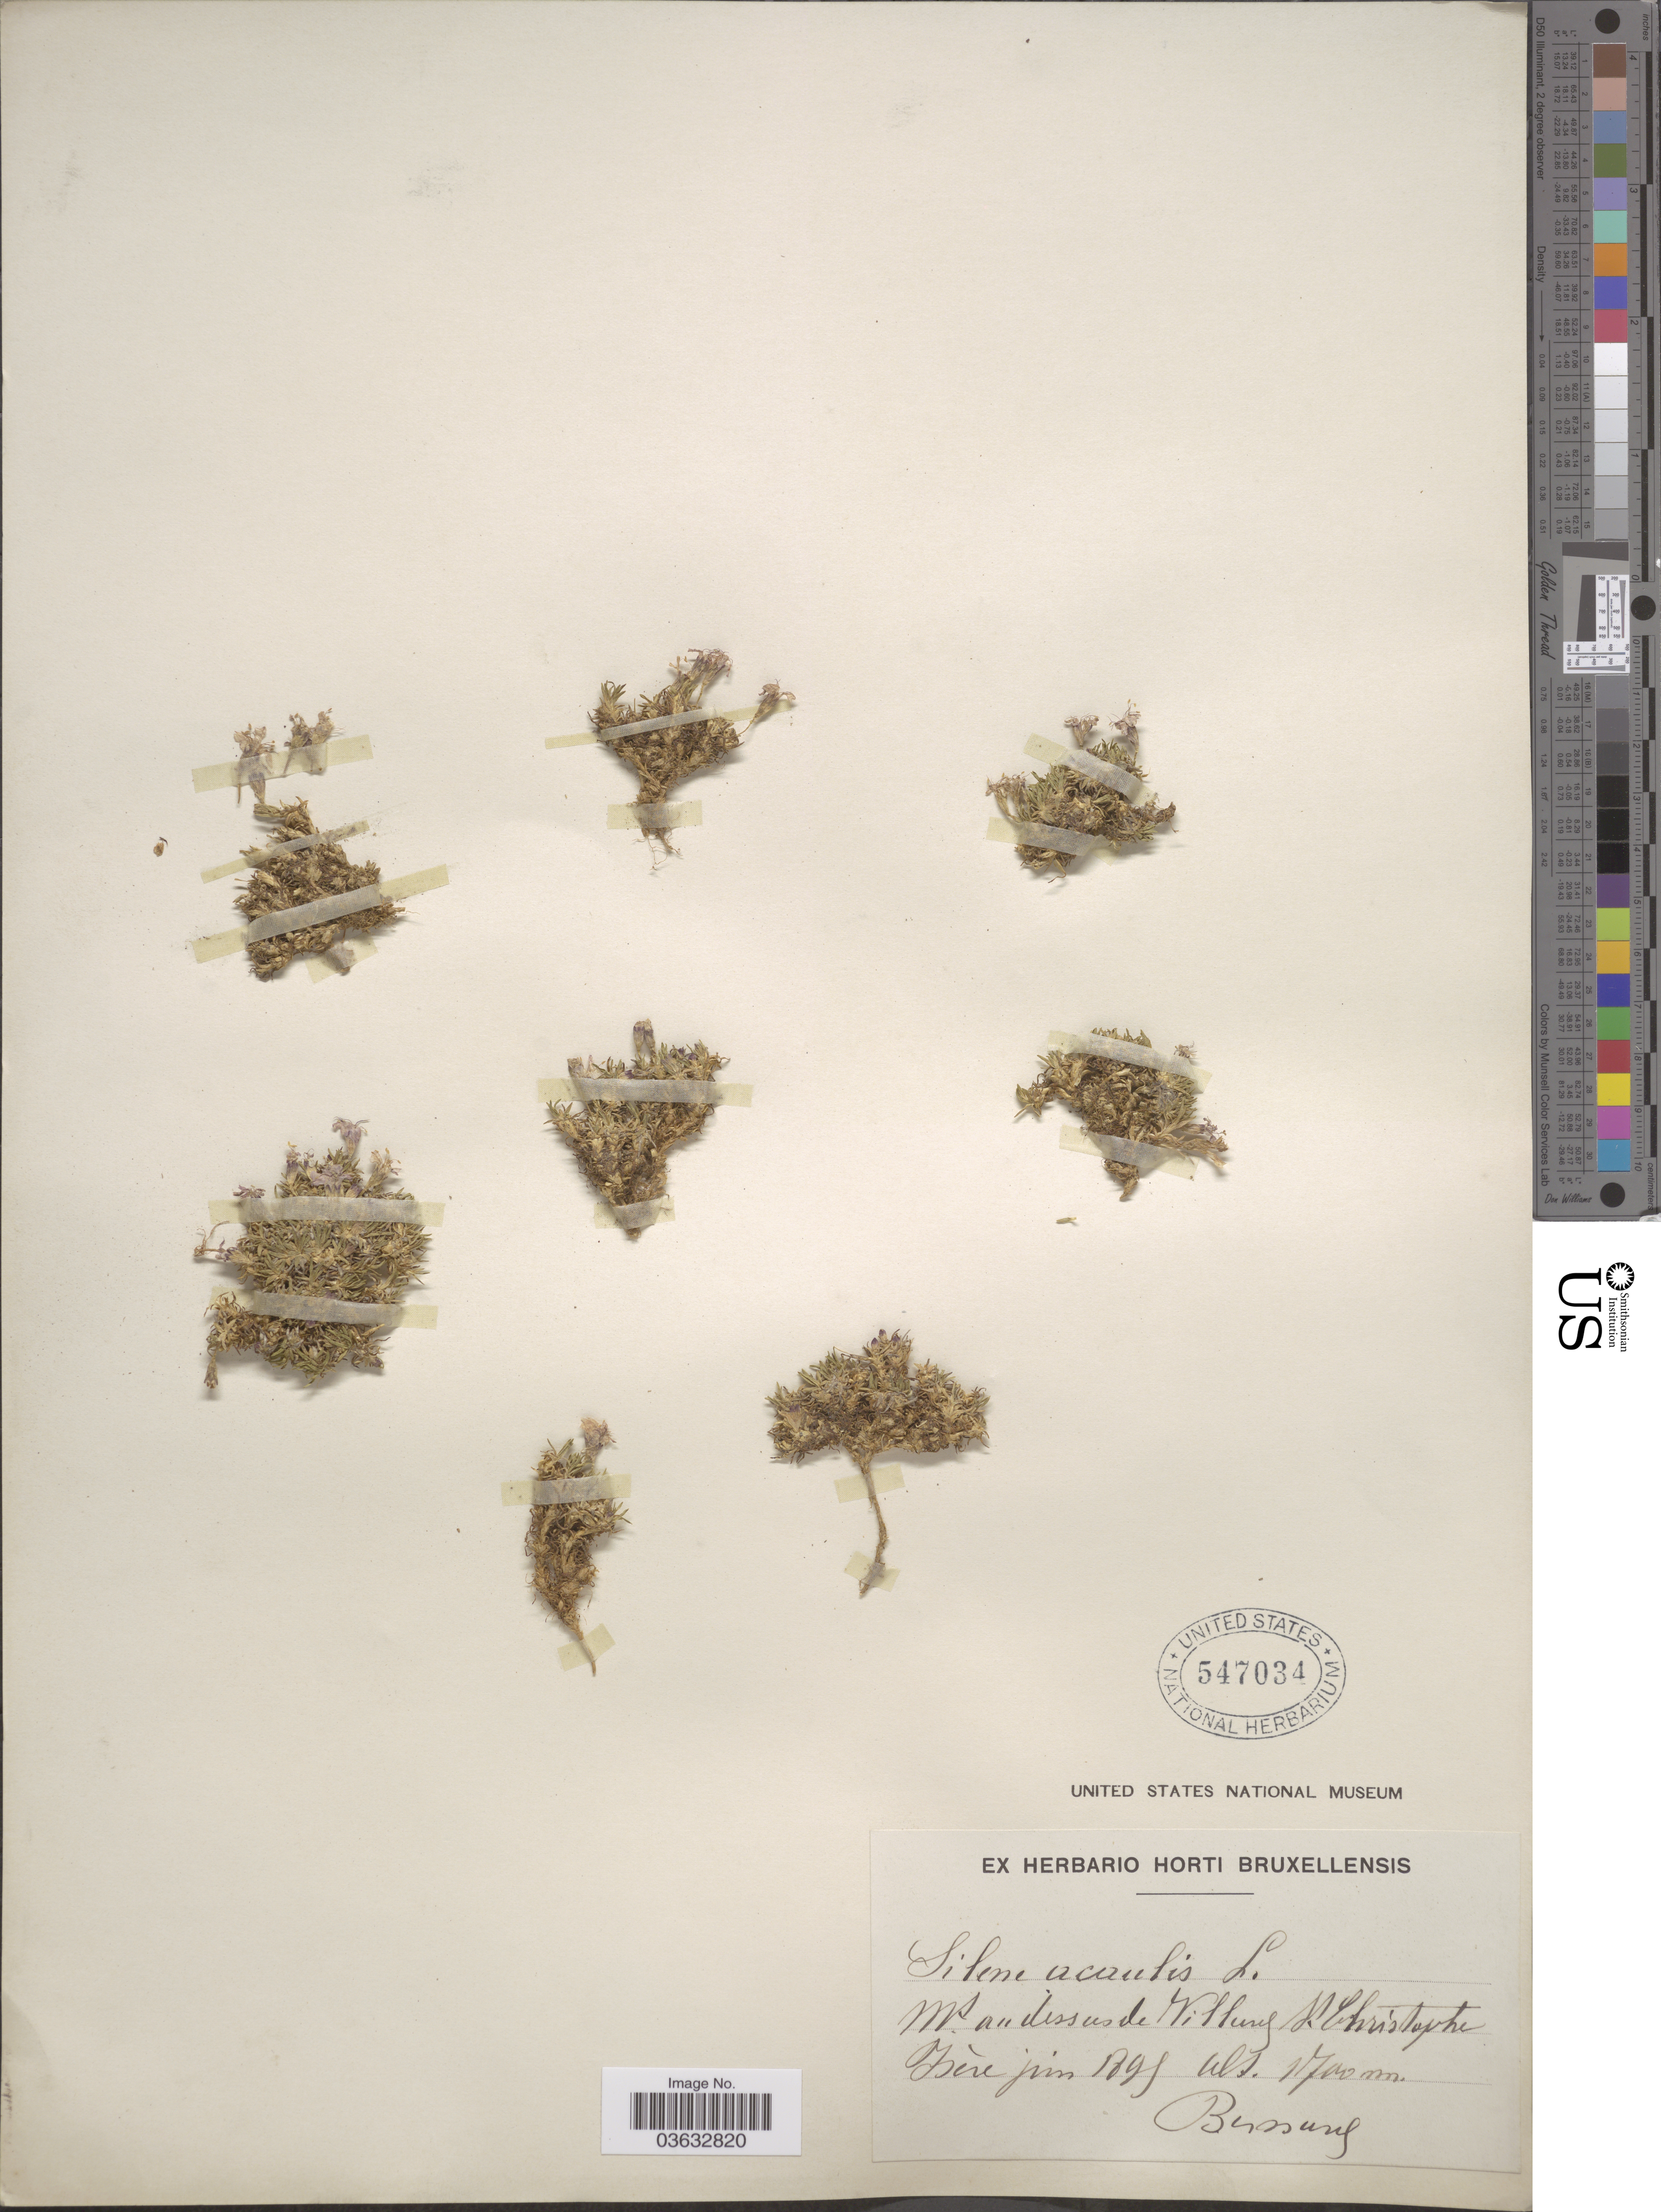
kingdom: Plantae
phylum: Tracheophyta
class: Magnoliopsida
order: Caryophyllales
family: Caryophyllaceae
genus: Silene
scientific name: Silene acaulis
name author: (L.) Jacq.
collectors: -. Bernard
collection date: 1895-06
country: France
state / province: Auvergne-Rhône-Alpes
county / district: Isère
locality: Mt. ou dessus de Villard St. Christophe Isere.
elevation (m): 1700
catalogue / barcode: US 547034